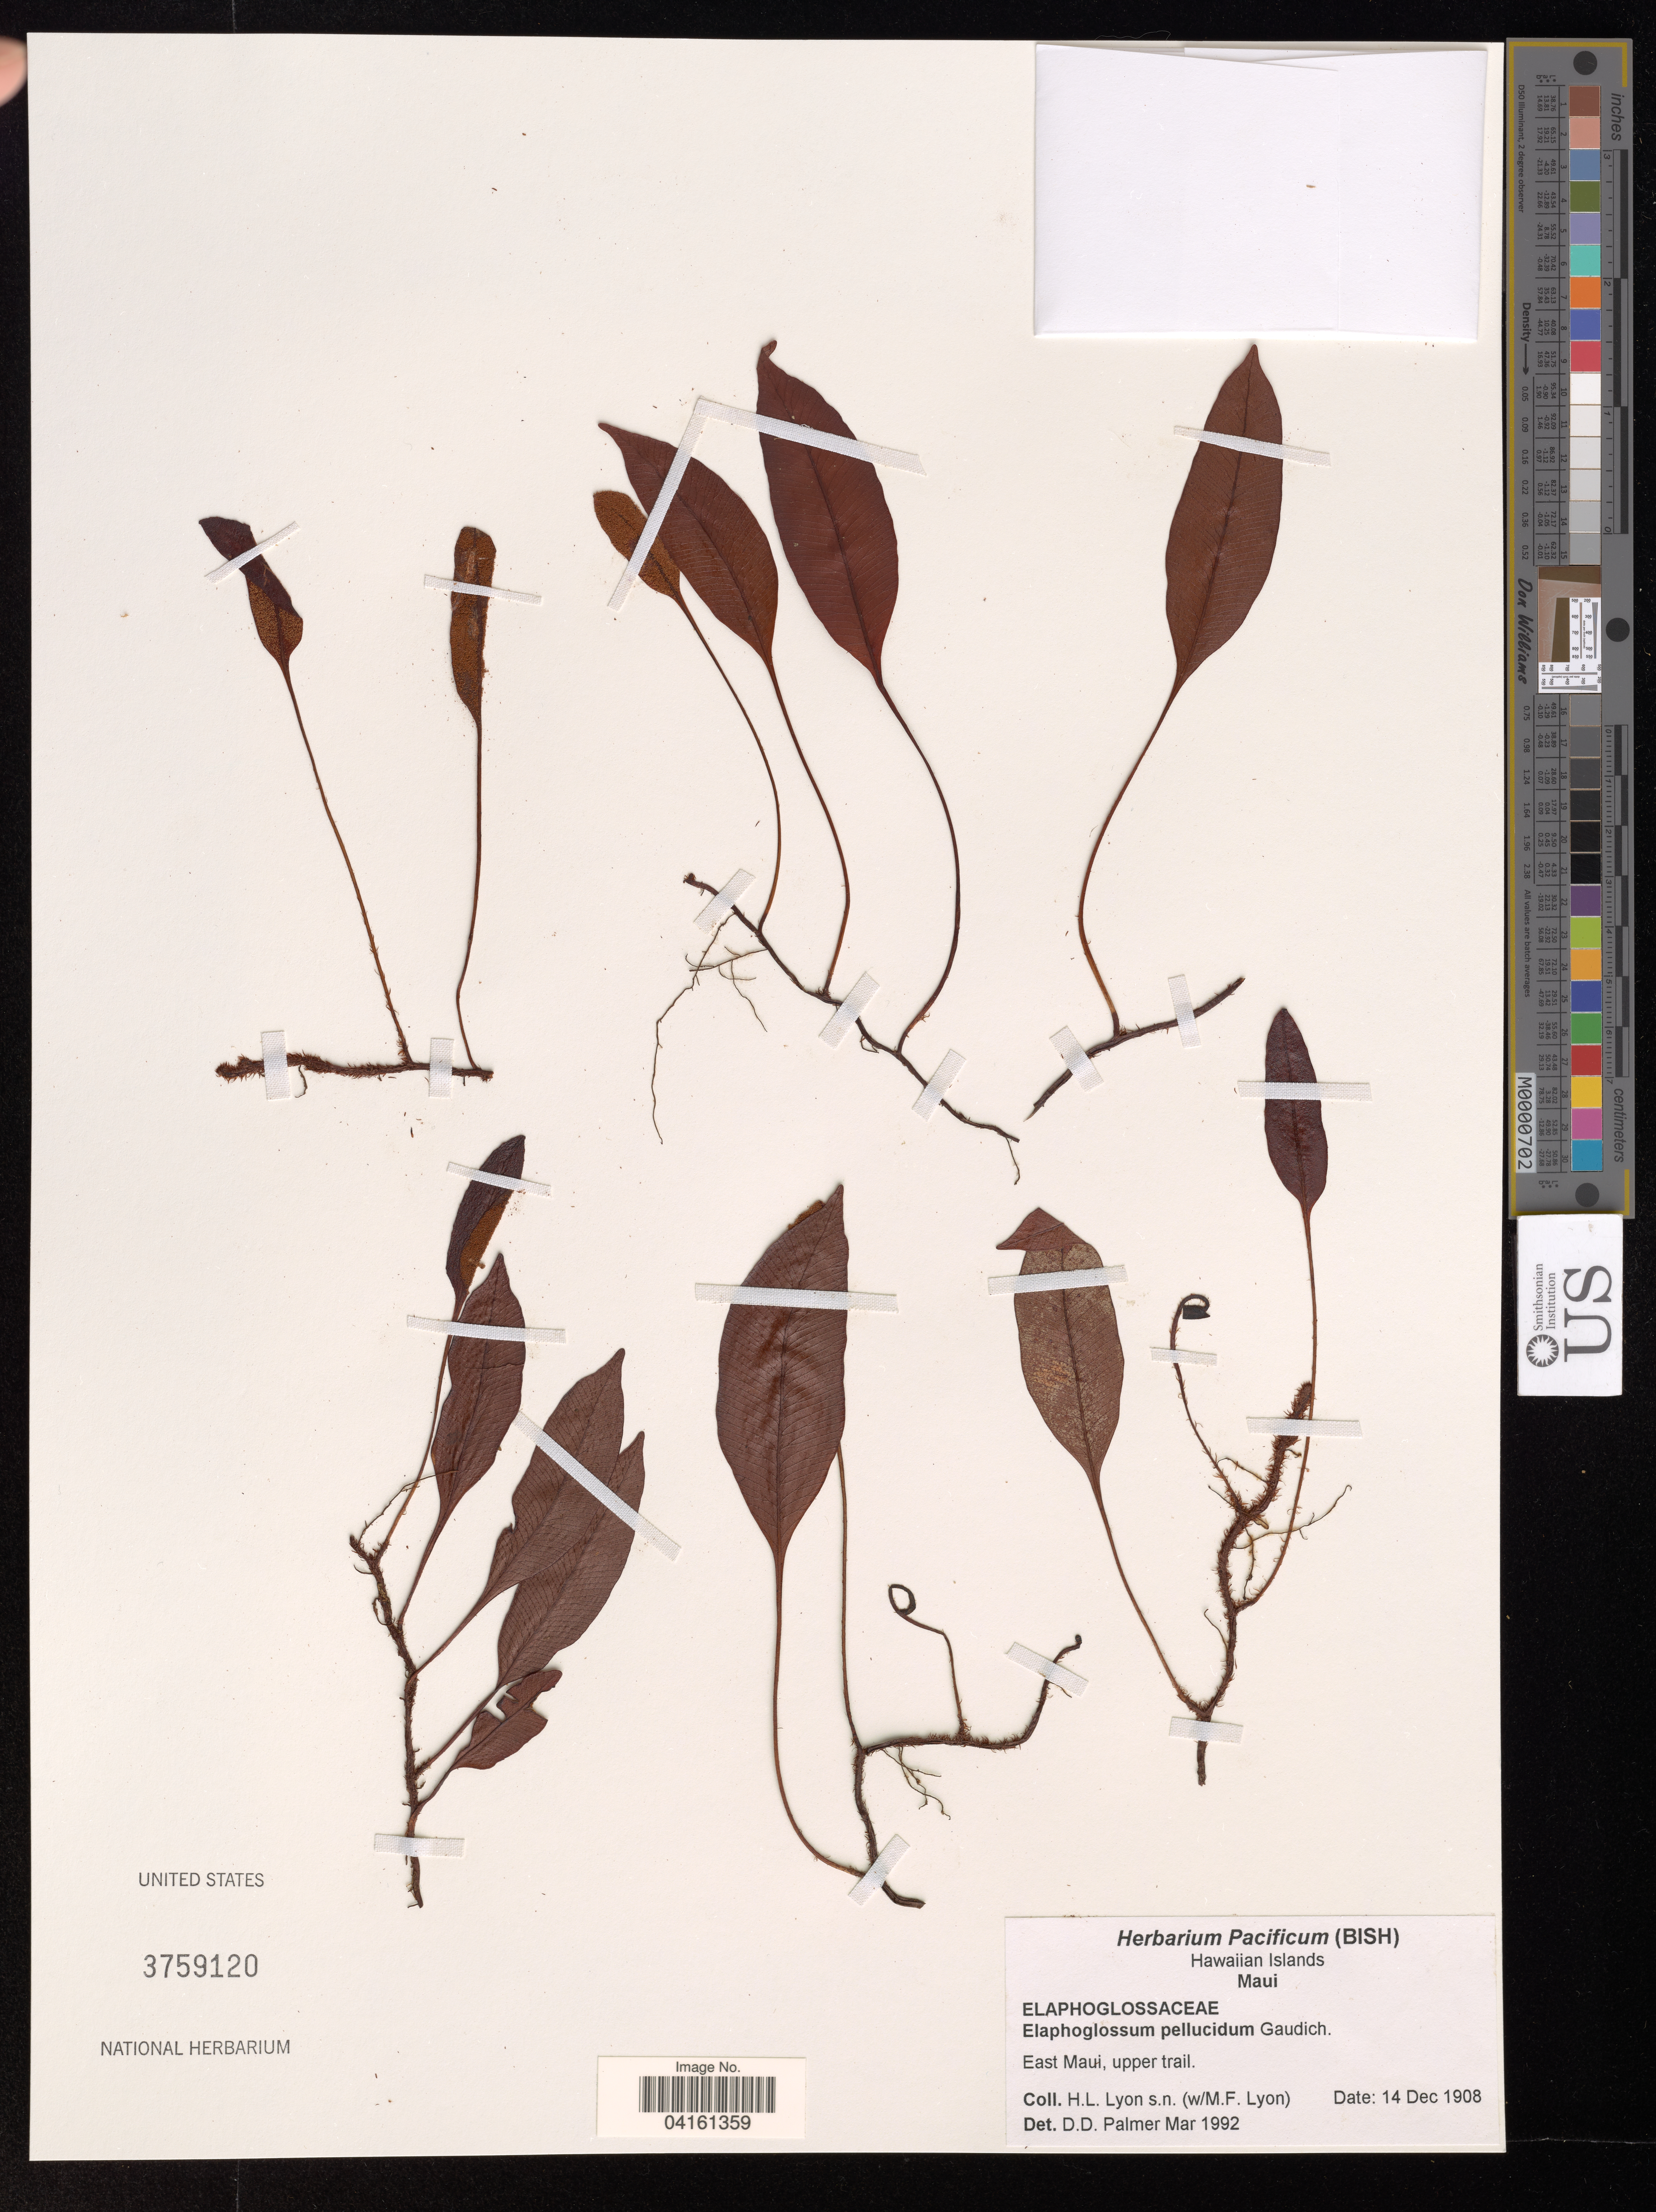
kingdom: Plantae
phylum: Tracheophyta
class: Polypodiopsida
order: Polypodiales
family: Dryopteridaceae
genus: Elaphoglossum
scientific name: Elaphoglossum pellucidum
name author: (Sodiro) C. Chr.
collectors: H. Lyon & M. Lyon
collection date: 1908-12-14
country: United States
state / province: Hawaii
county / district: Maui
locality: Hawaiian Islands. Maui. East Maui, upper trail.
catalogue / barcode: US 3759120